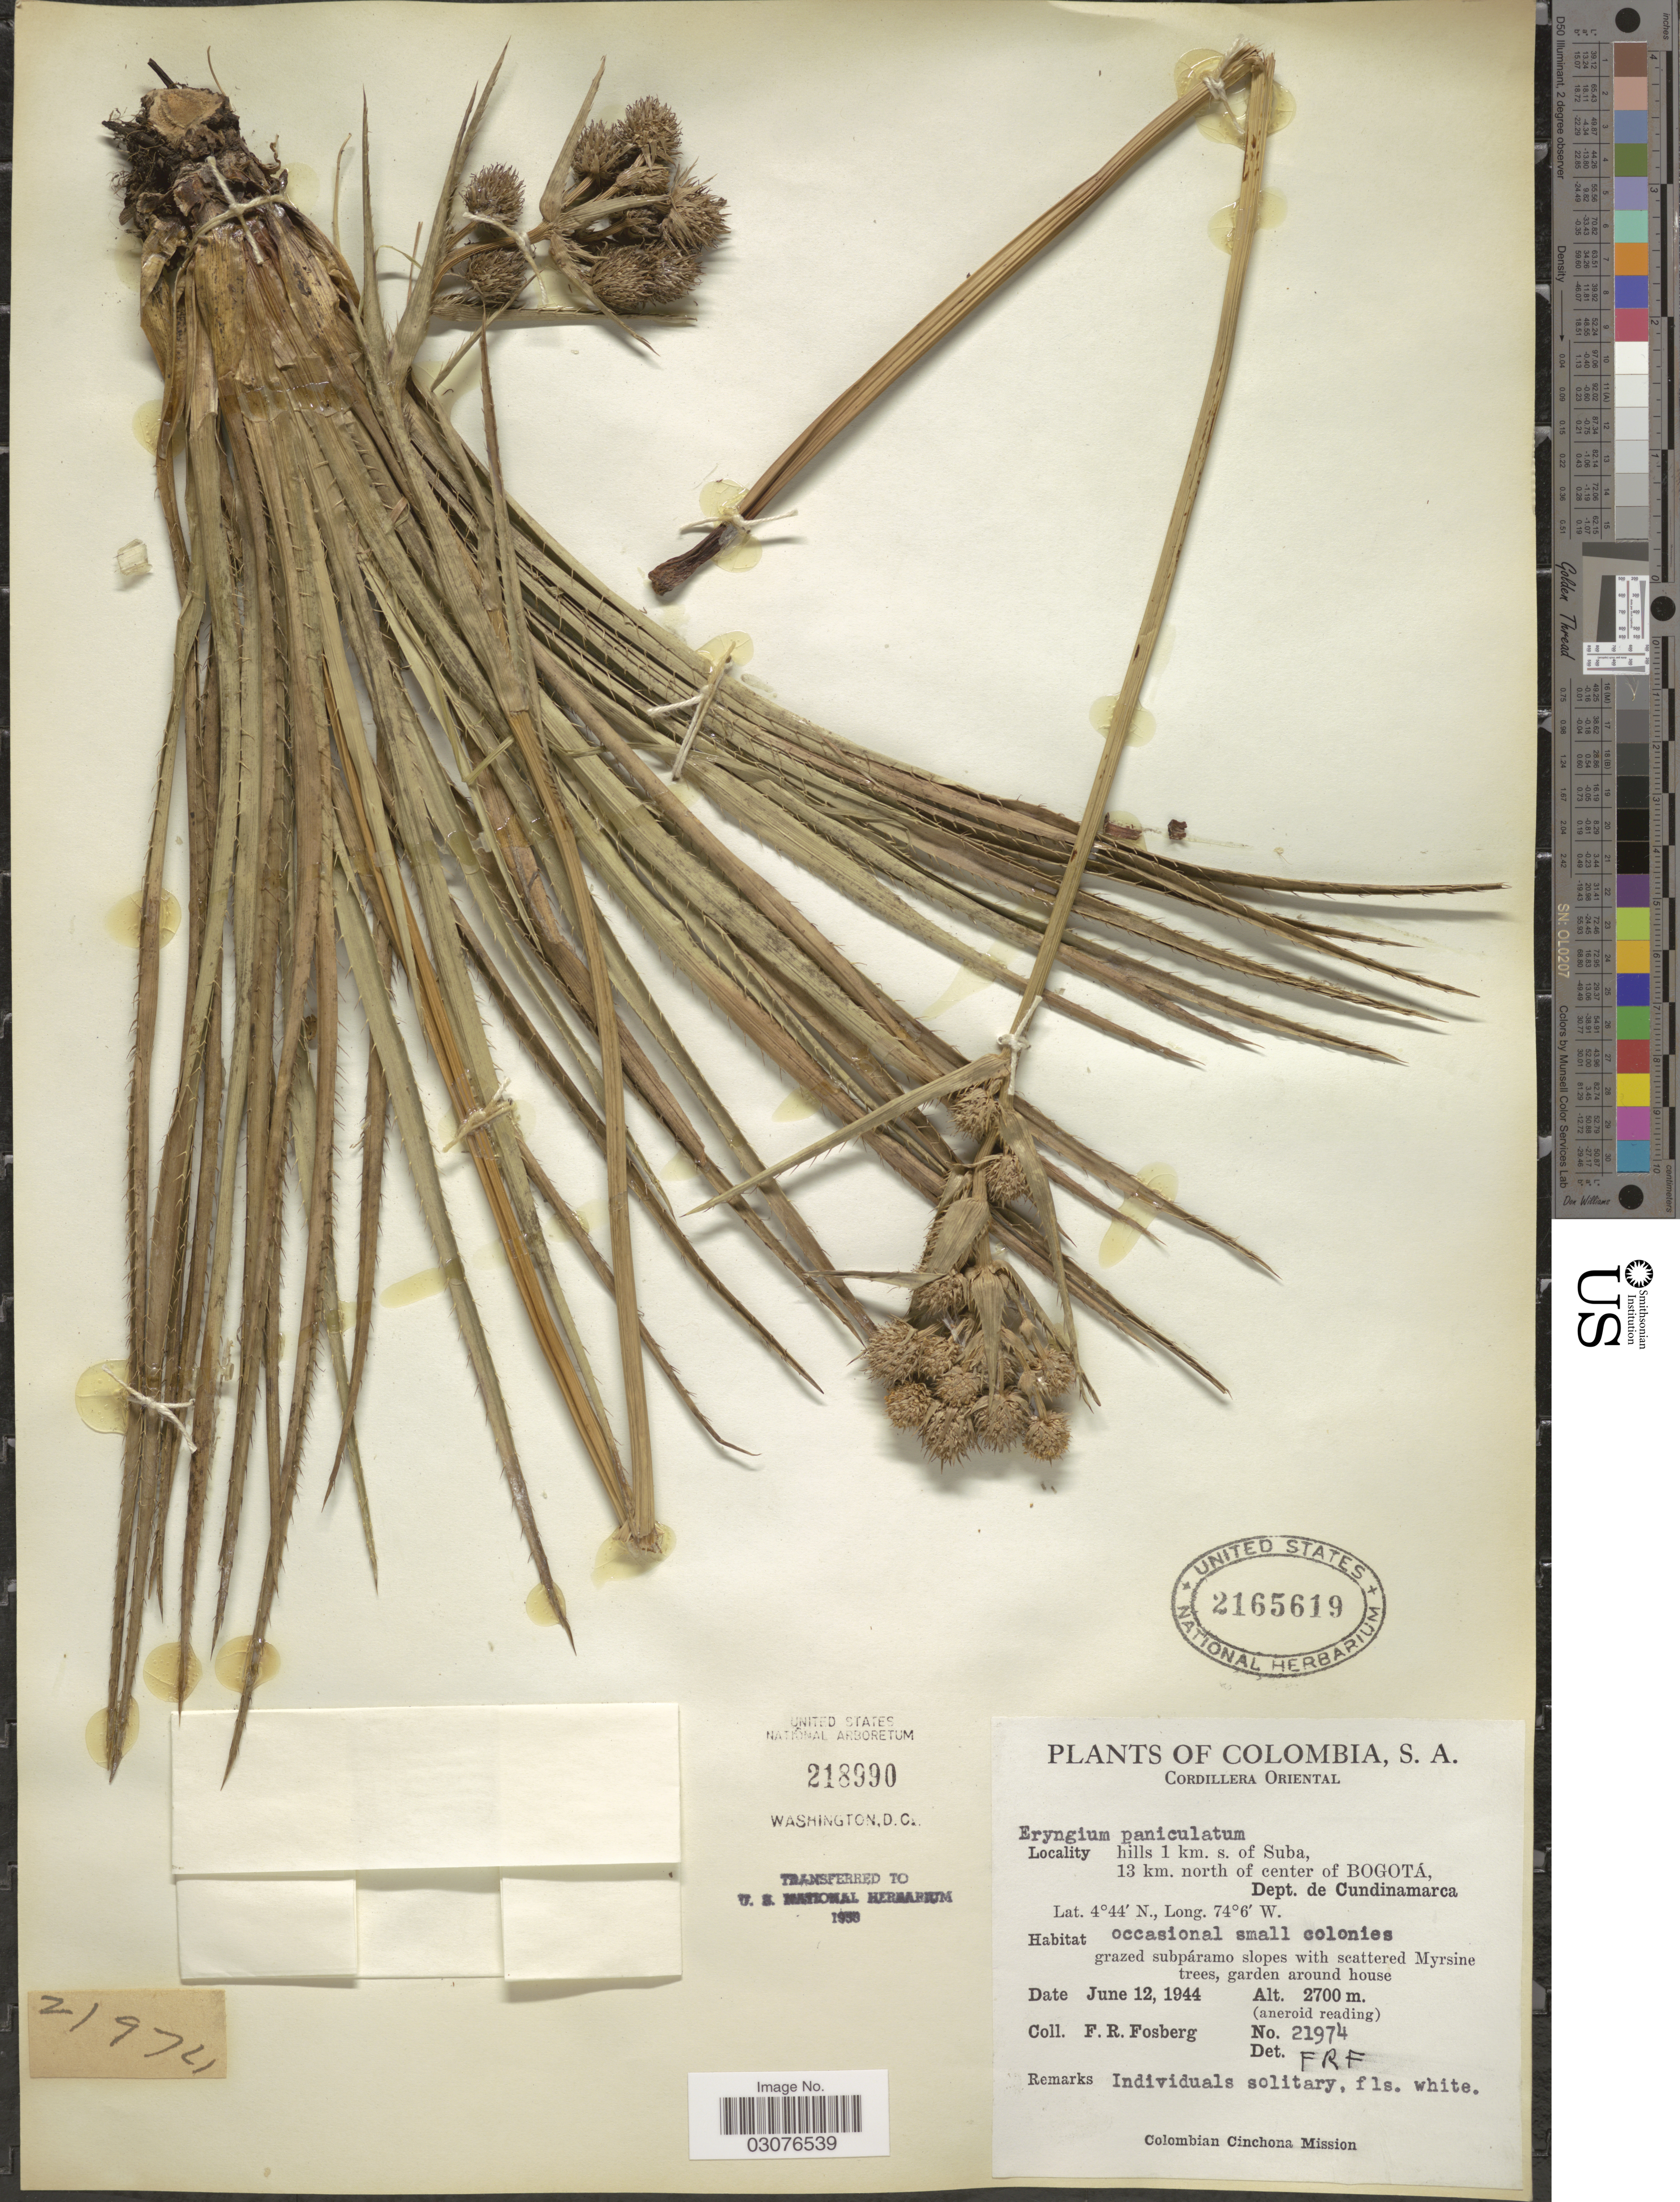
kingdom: Plantae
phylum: Tracheophyta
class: Magnoliopsida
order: Apiales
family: Apiaceae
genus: Eryngium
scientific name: Eryngium humboldtii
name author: F. Delaroche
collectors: F. R. Fosberg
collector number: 21974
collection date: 1944-06-12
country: Colombia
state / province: Cundinamarca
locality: Cordillera Oriental. Hills 1 km. s. of Suba, 13 km. north of center of Bogotá, Dept. de Cundinamarca.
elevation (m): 2700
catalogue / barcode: US 2165619